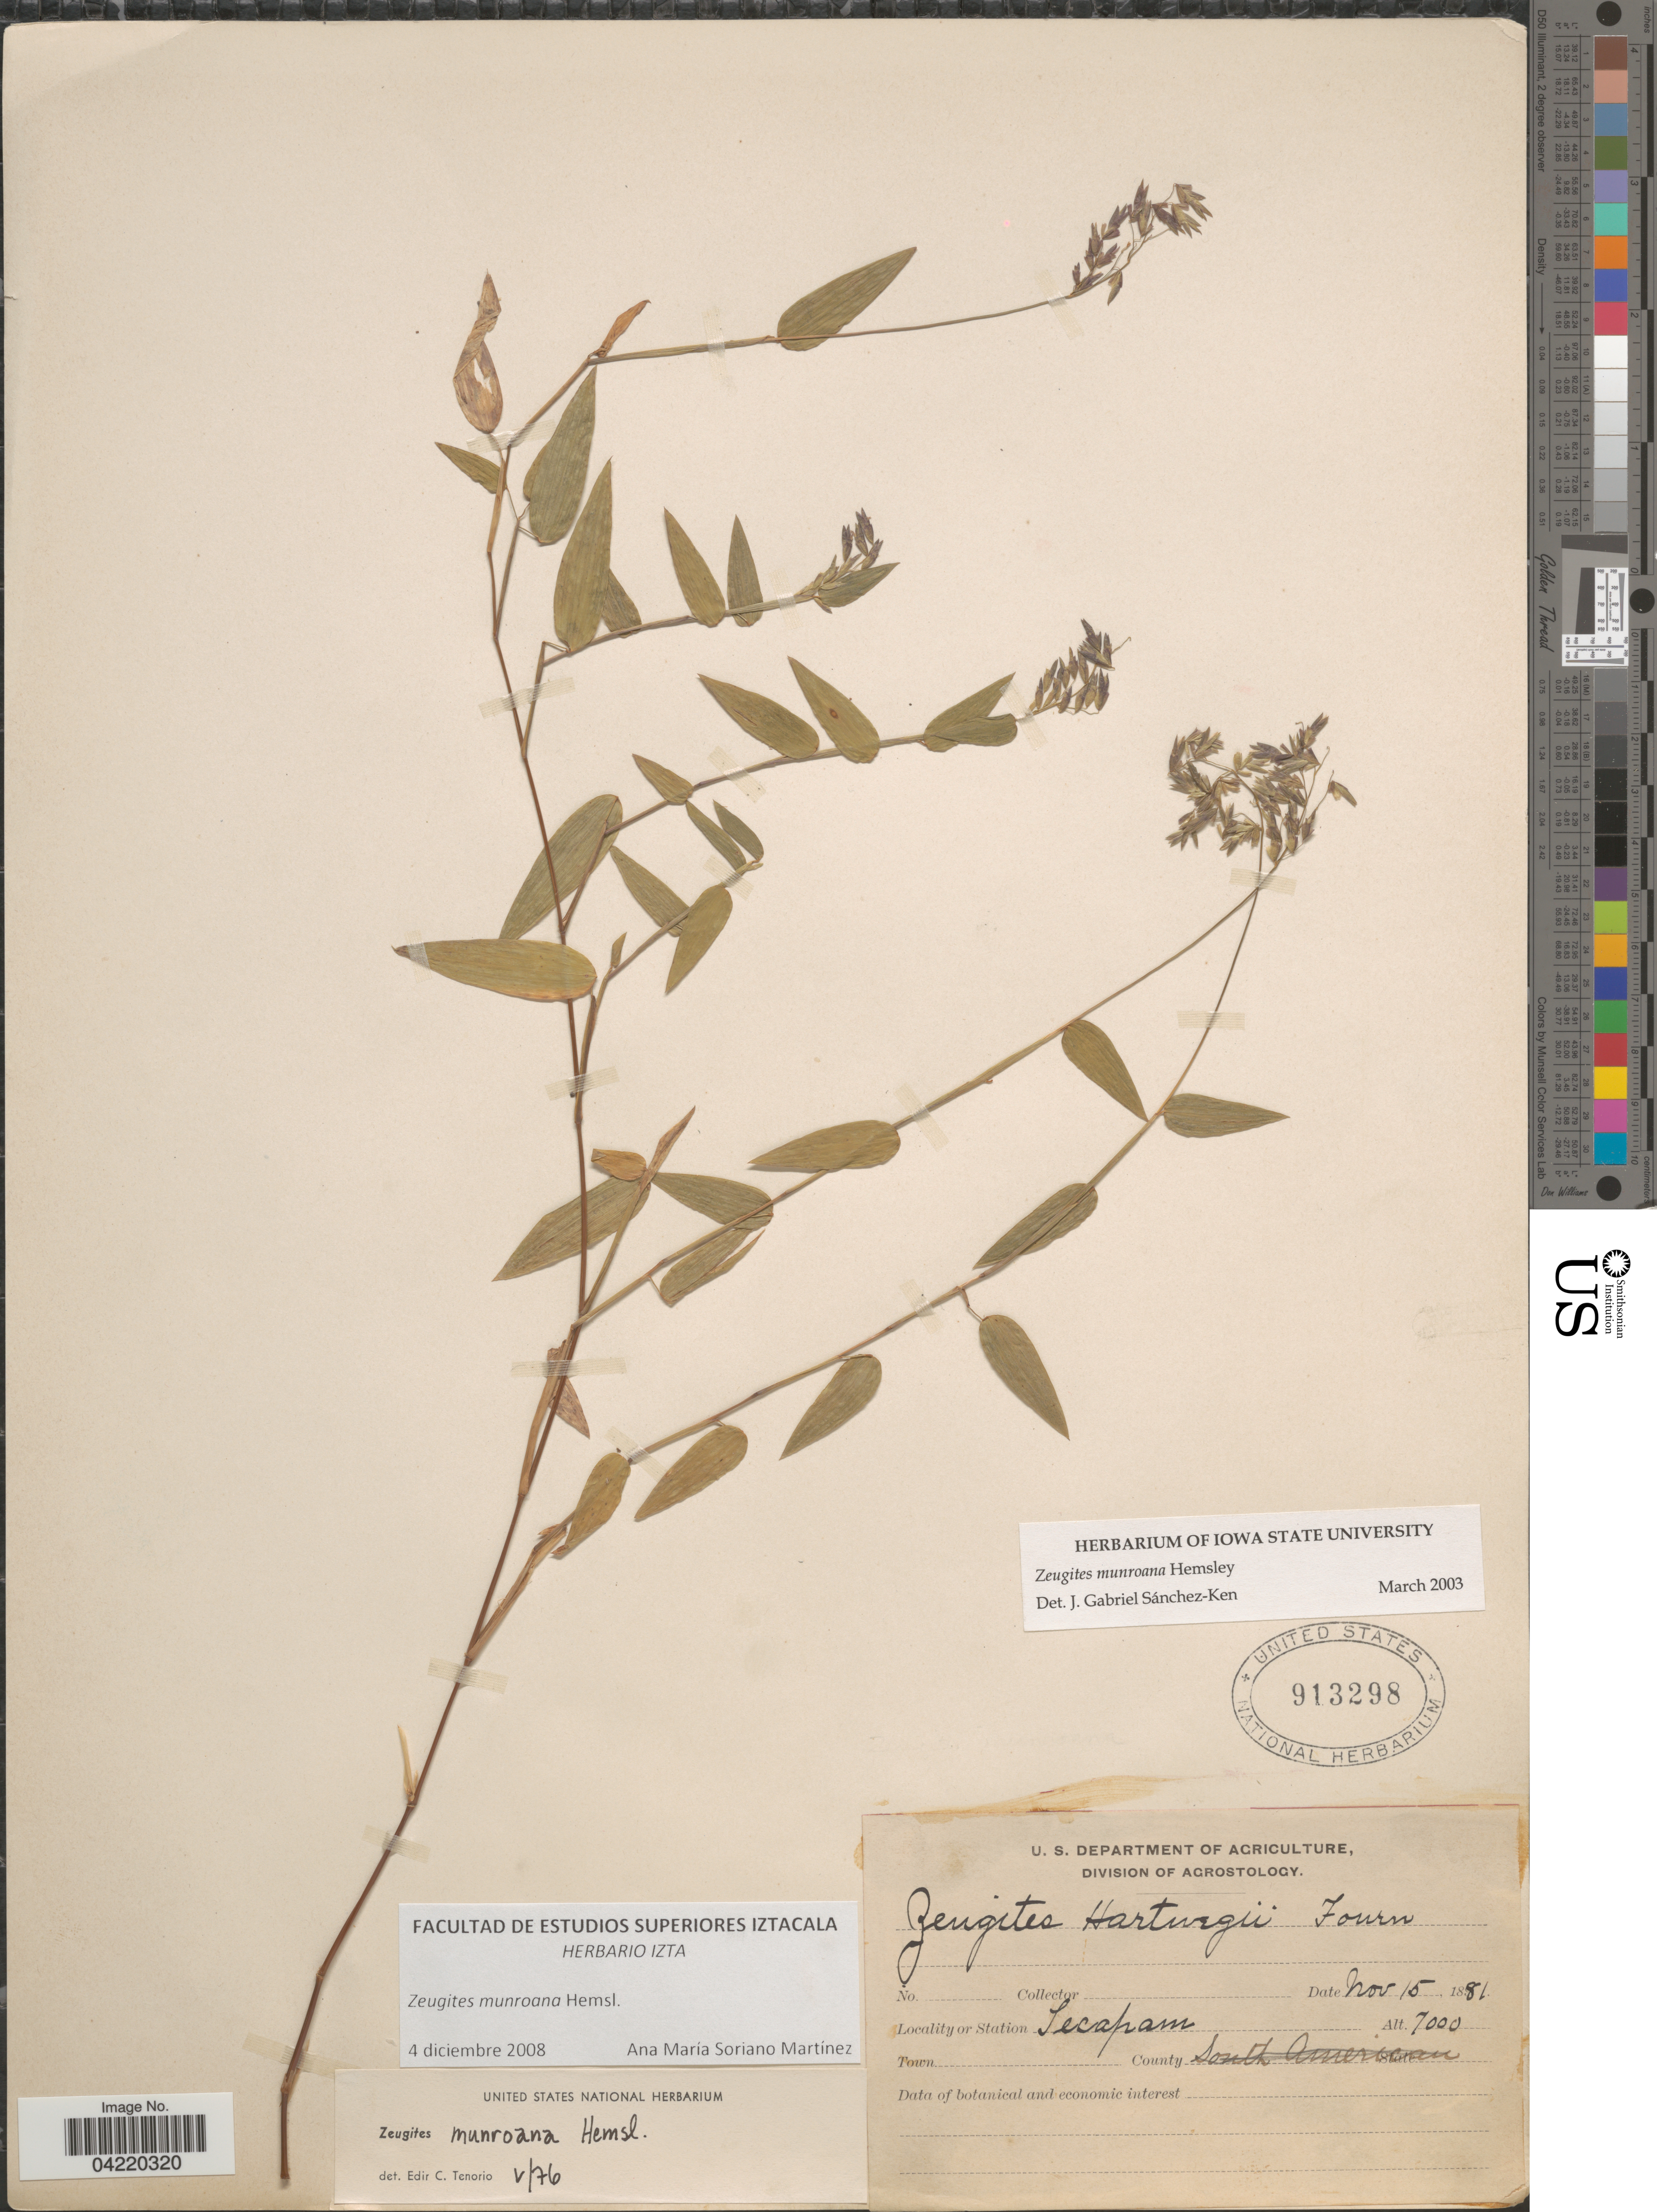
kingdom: Plantae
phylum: Tracheophyta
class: Liliopsida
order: Poales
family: Poaceae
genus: Zeugites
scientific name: Zeugites munroanus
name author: Hemsl.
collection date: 1881-11-15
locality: Station Tecapam.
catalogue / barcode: US 913298